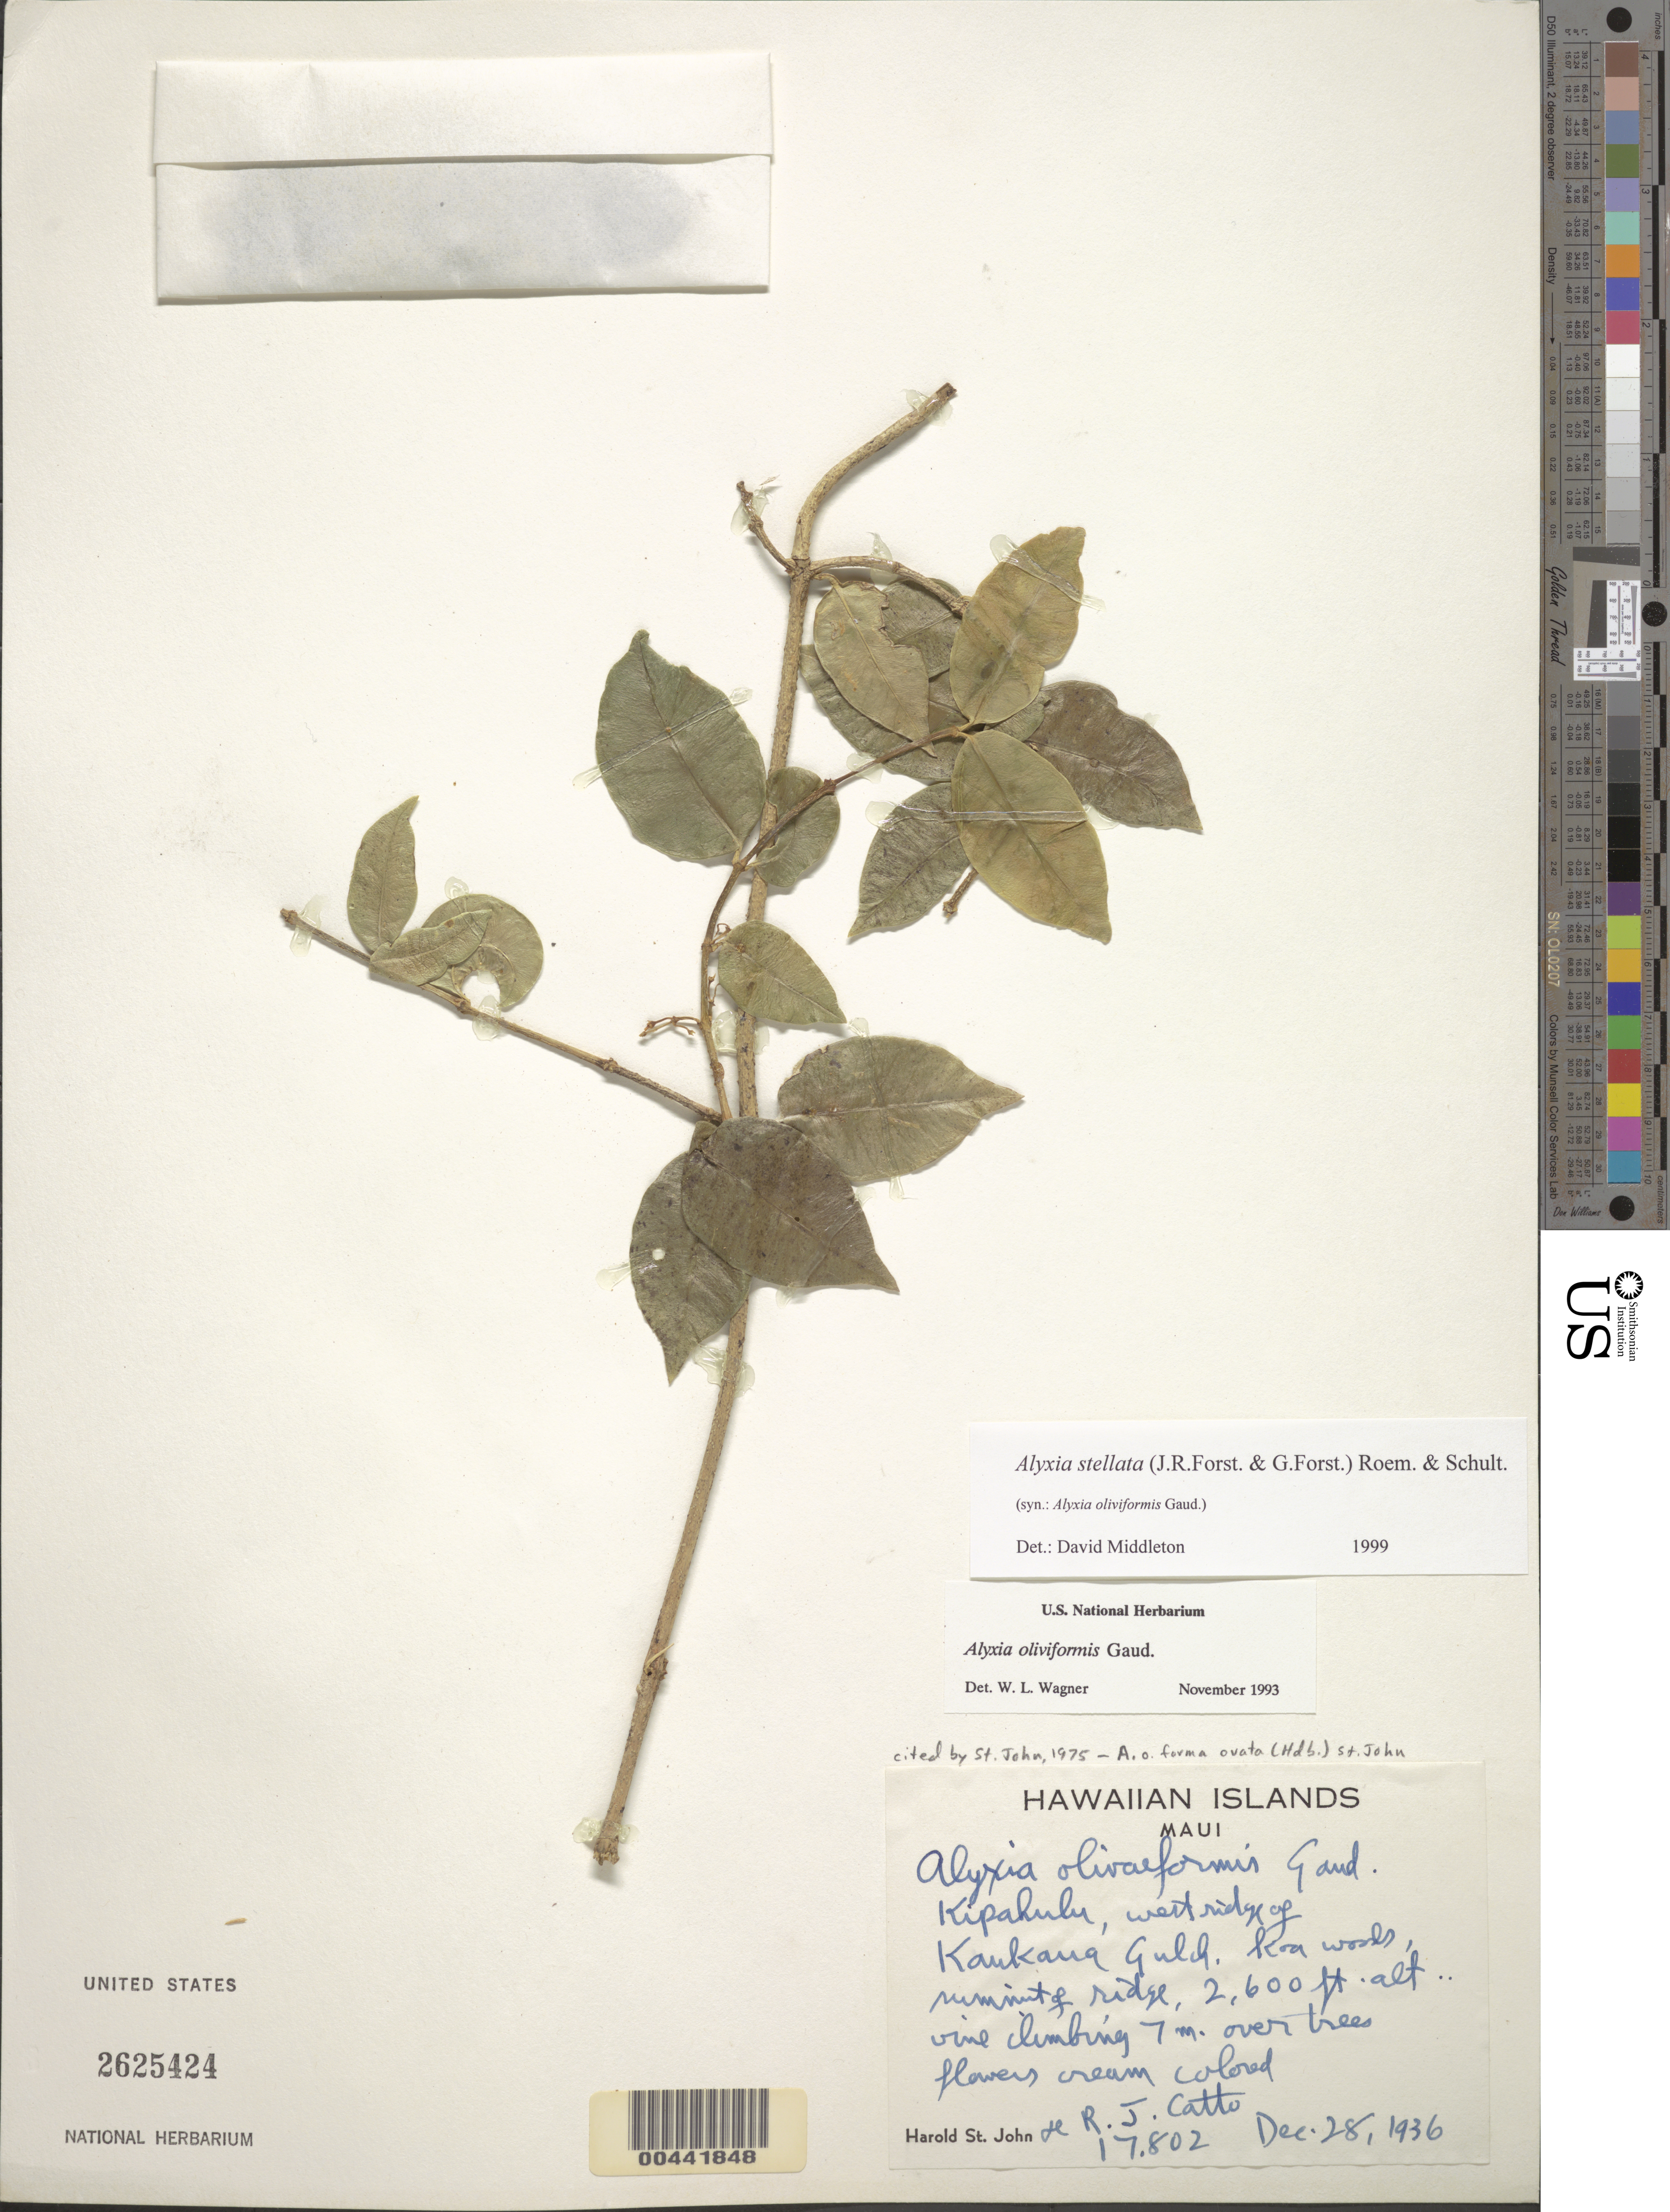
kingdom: Plantae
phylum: Tracheophyta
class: Magnoliopsida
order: Gentianales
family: Apocynaceae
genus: Alyxia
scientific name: Alyxia stellata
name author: (J.R. Forst. & G. Forst.) Roem. & Schult.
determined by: Middleton, D. J.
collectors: H. St. John & R. Catto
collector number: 17802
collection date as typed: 28 Dec 1936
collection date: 1936-12-28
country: United States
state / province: Hawaii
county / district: Maui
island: Maui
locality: Kipahulu, W ridge of Kaukaua Gulch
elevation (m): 792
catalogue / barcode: US 2625424